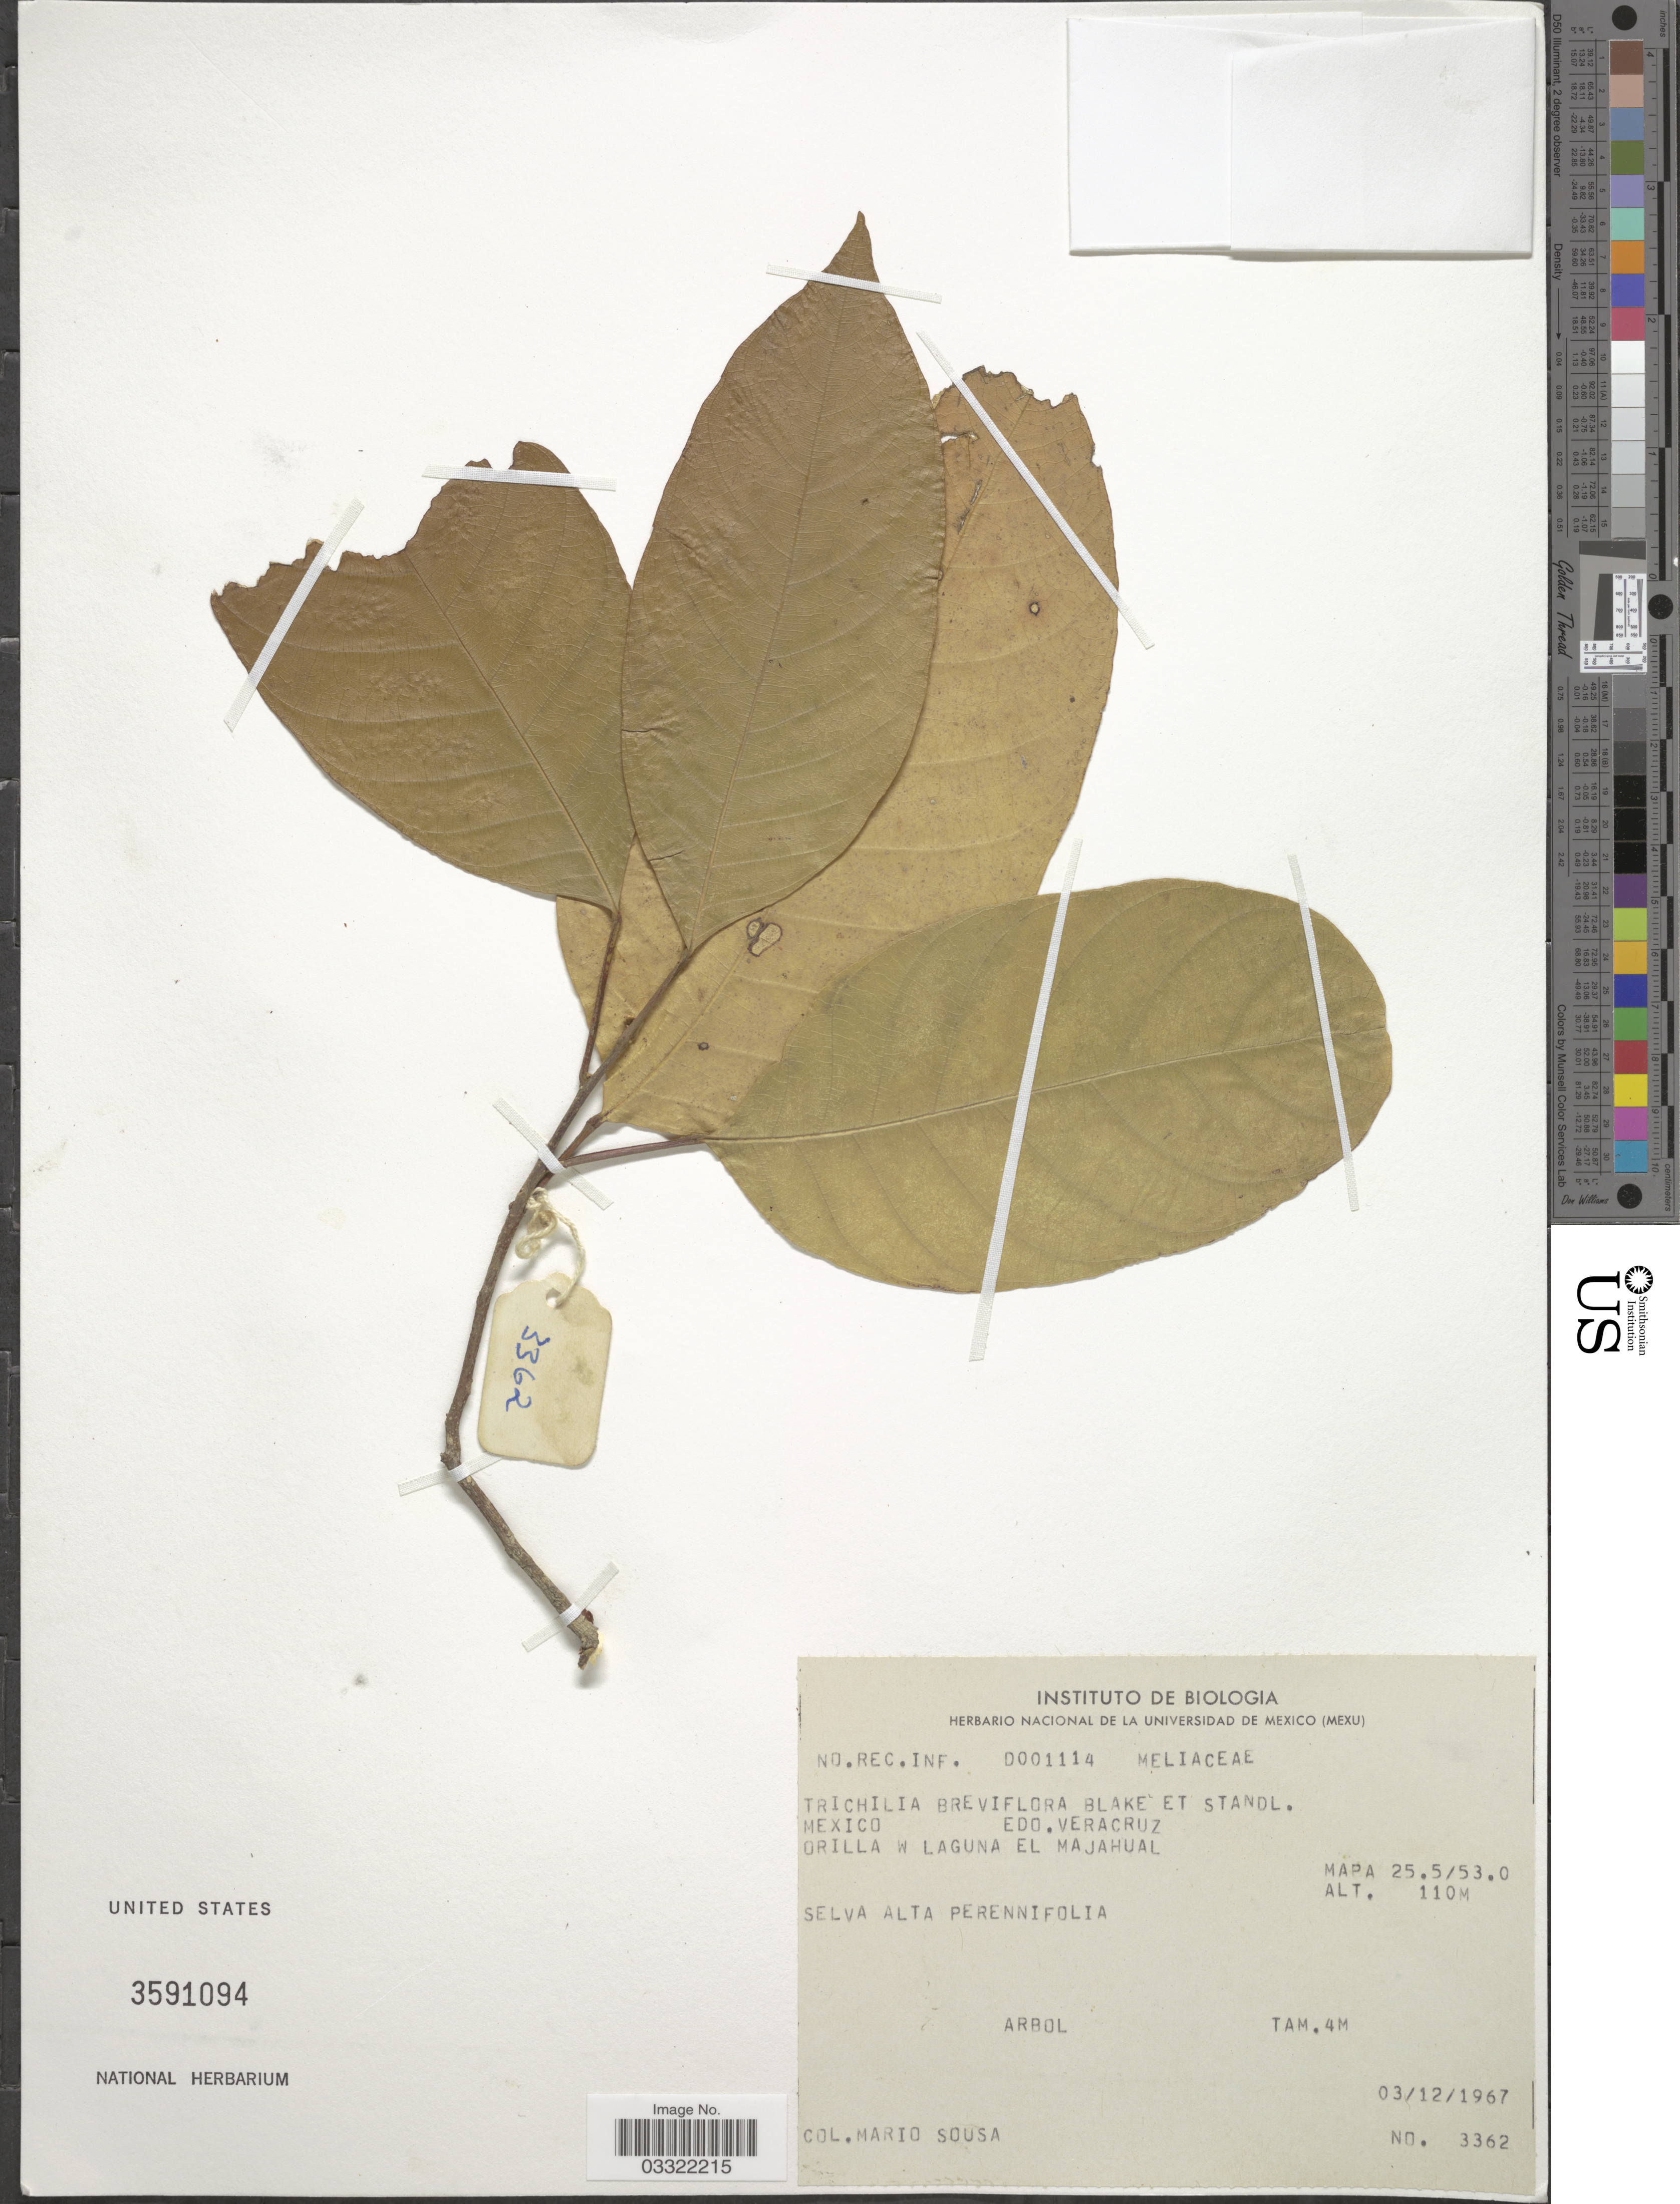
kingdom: Plantae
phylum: Tracheophyta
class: Magnoliopsida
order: Sapindales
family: Meliaceae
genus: Trichilia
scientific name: Trichilia breviflora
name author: S.F. Blake & Standl.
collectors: M. Sousa S.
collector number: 3362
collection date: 1967-12-03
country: Mexico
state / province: Veracruz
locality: Edo. Veracruz. Orilla W Laguna El Majahual. Mapa 25.5/53.0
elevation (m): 110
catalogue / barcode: US 3591094